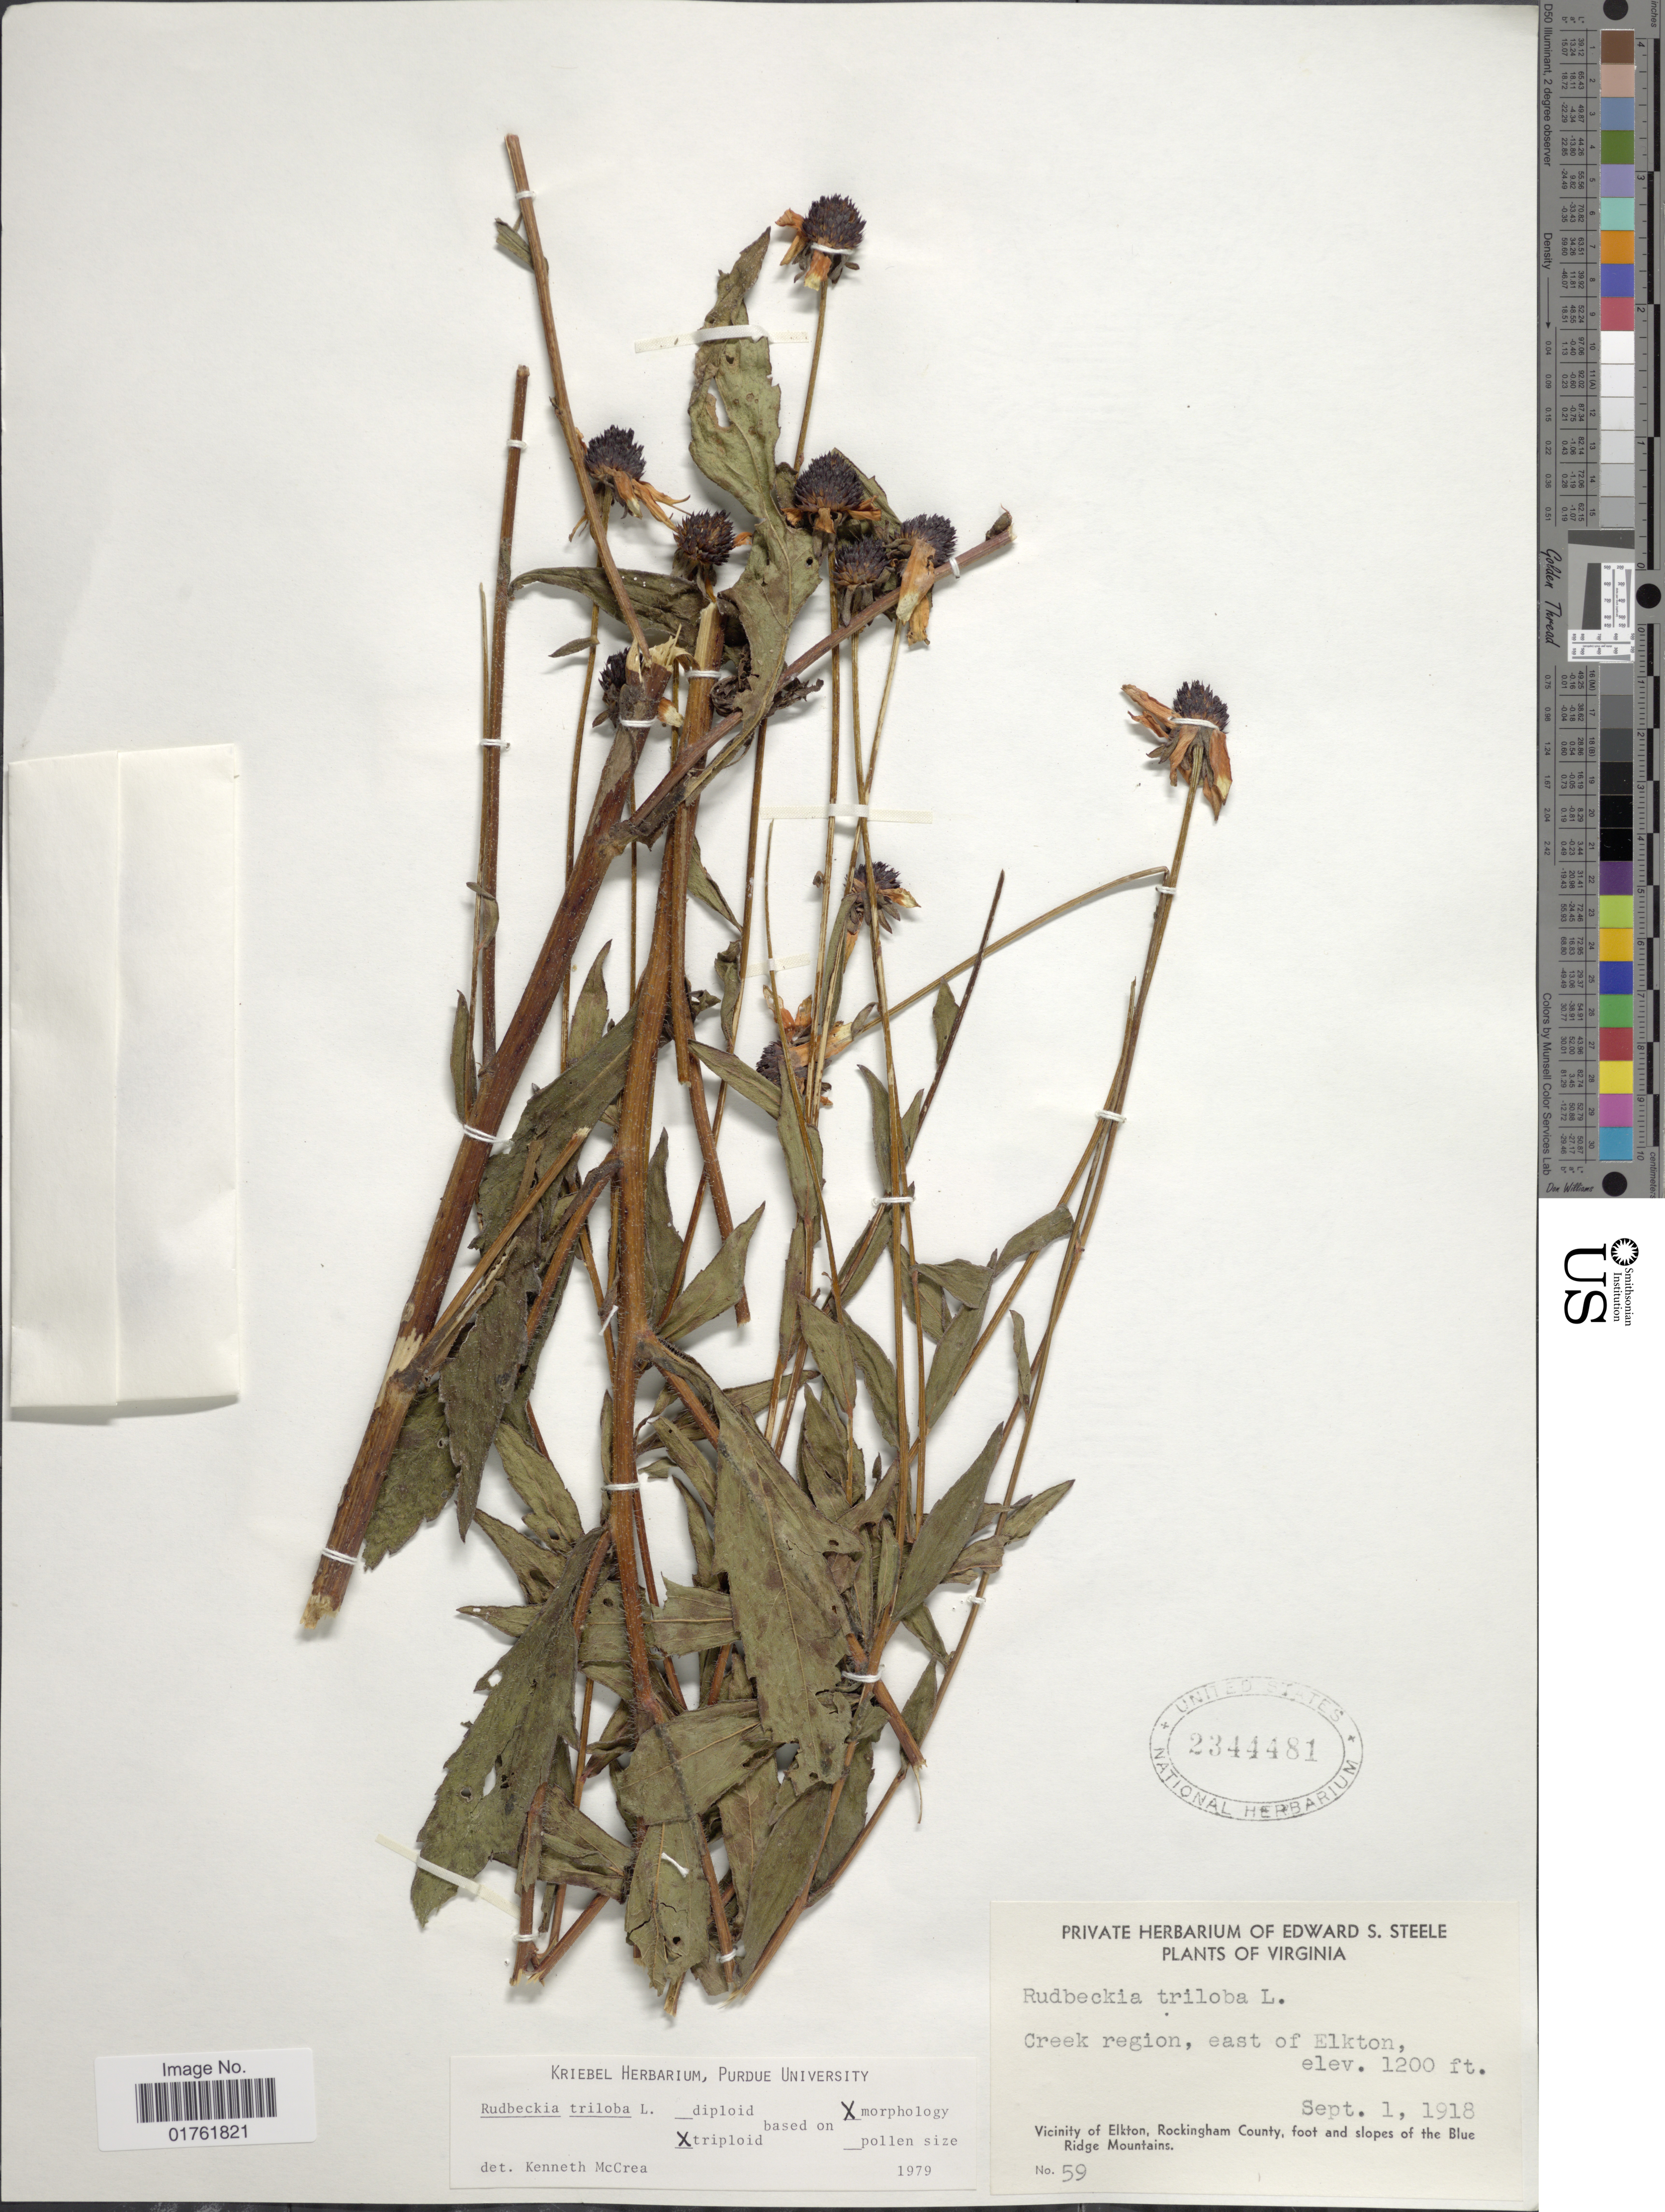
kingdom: Plantae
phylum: Tracheophyta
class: Magnoliopsida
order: Asterales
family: Asteraceae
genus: Rudbeckia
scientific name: Rudbeckia triloba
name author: L.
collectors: ex herb. Edward S. Steele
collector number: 59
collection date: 1918-09-01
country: United States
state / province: Virginia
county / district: Rockingham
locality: Creek region, east of Elkton, Vicinity of Elkton, Rockingham County, foot and slopes of the Blue Ridge Mountains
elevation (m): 366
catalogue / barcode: US 2344481